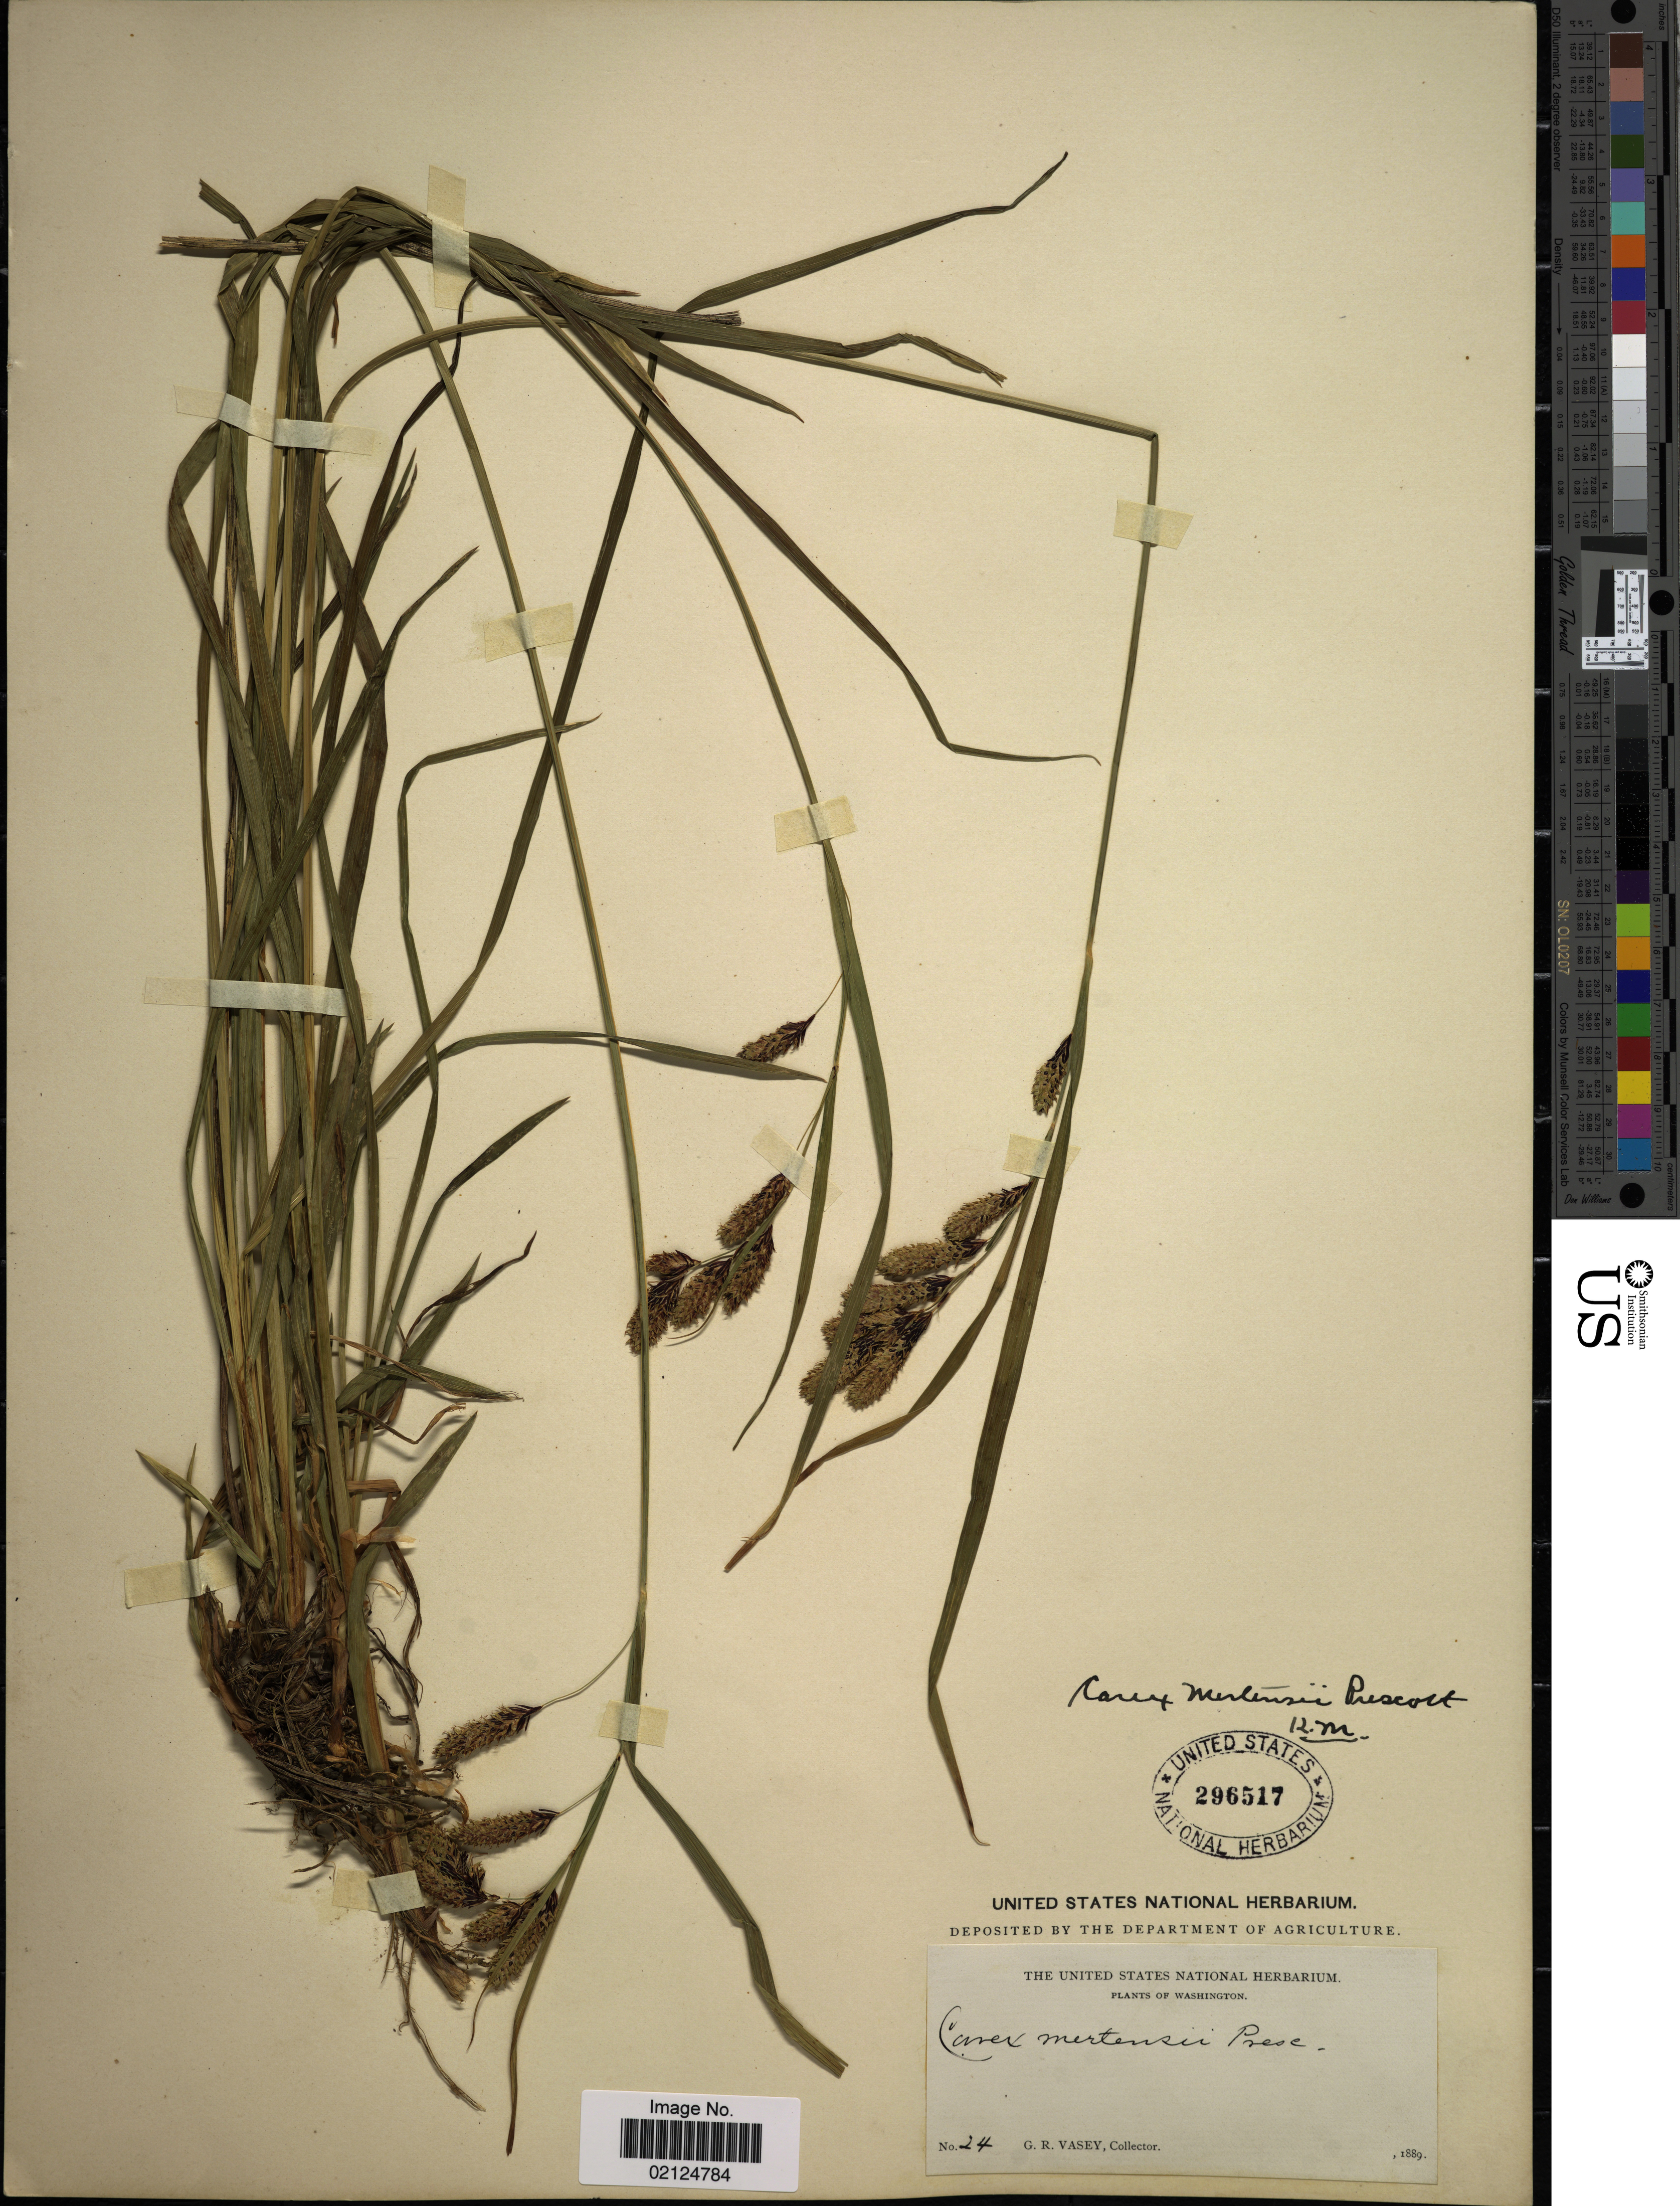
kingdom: Plantae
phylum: Tracheophyta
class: Liliopsida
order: Poales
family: Cyperaceae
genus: Carex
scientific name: Carex mertensii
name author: J.D. Prescott ex Bong.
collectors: G. R. Vasey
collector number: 24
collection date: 1889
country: United States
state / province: Washington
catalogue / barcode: US 296517